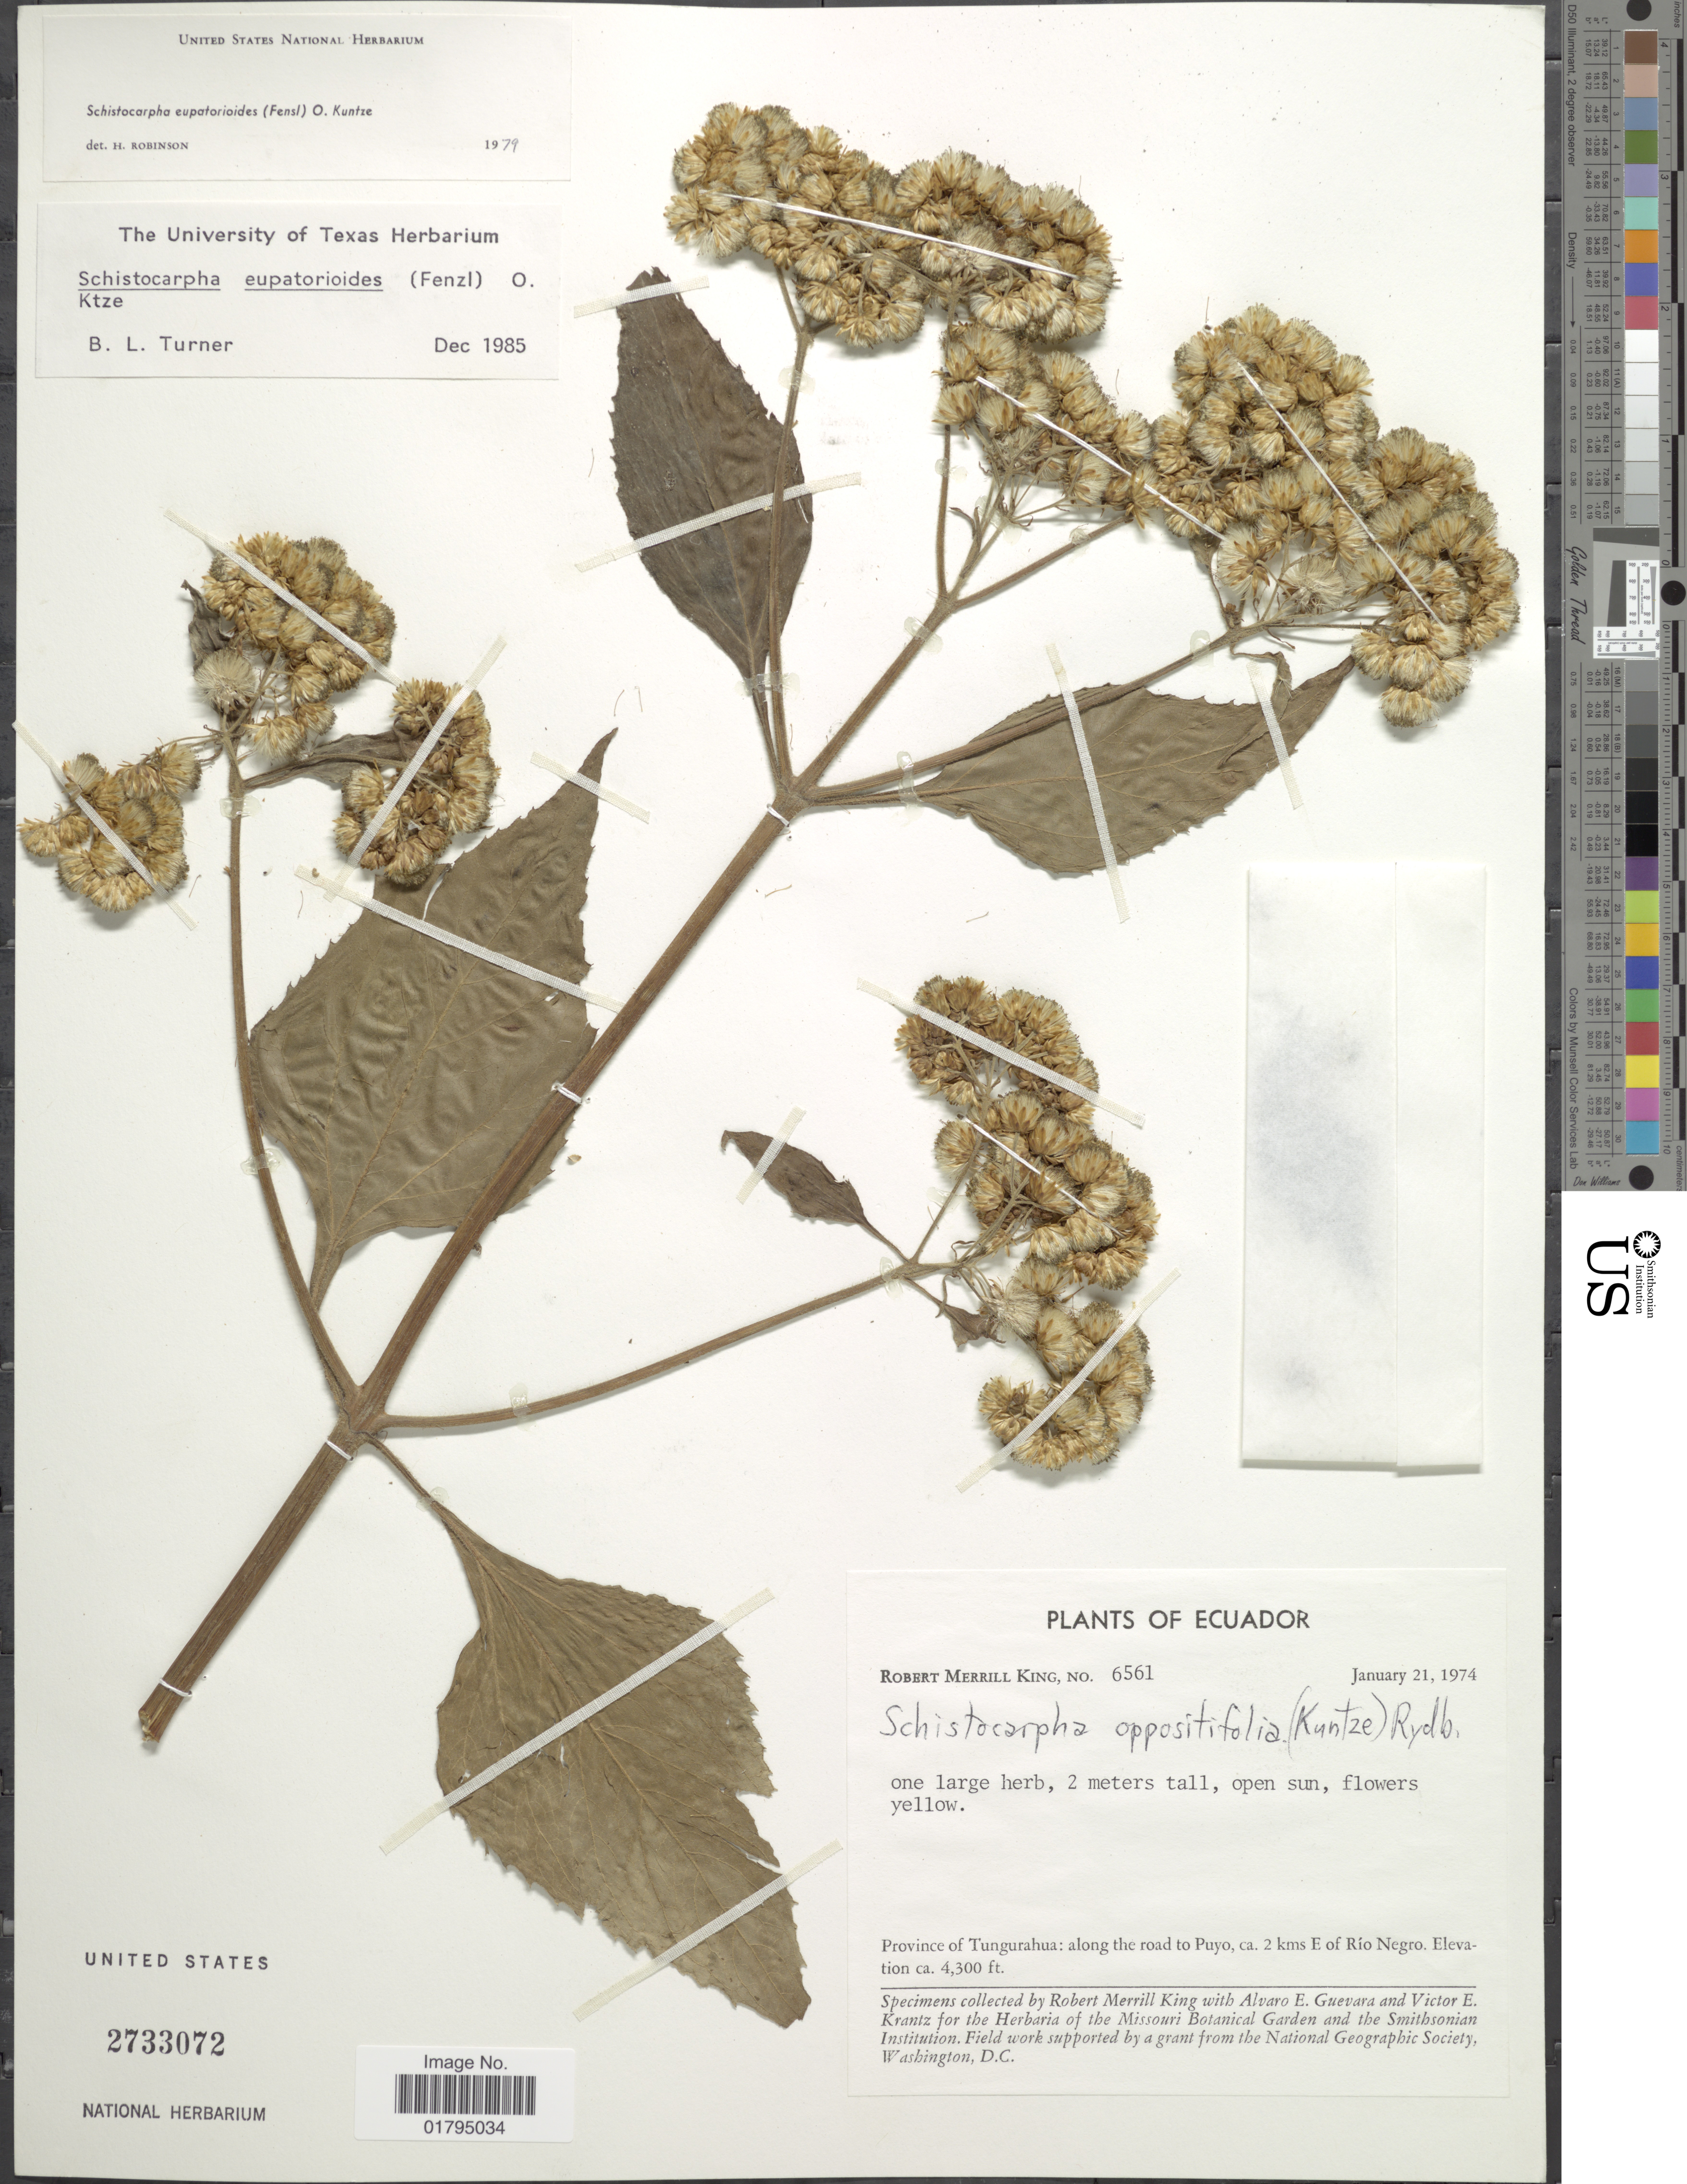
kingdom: Plantae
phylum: Tracheophyta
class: Magnoliopsida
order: Asterales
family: Asteraceae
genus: Schistocarpha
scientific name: Schistocarpha eupatorioides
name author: (Fenzl) Kuntze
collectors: R. M. King, A. E. Guevara & V. Krantz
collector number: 6561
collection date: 1974-01-21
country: Ecuador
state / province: Tungurahua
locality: Along the road to Puyo, ca. 2 kms E of Rio Negro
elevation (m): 1311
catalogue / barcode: US 2733072